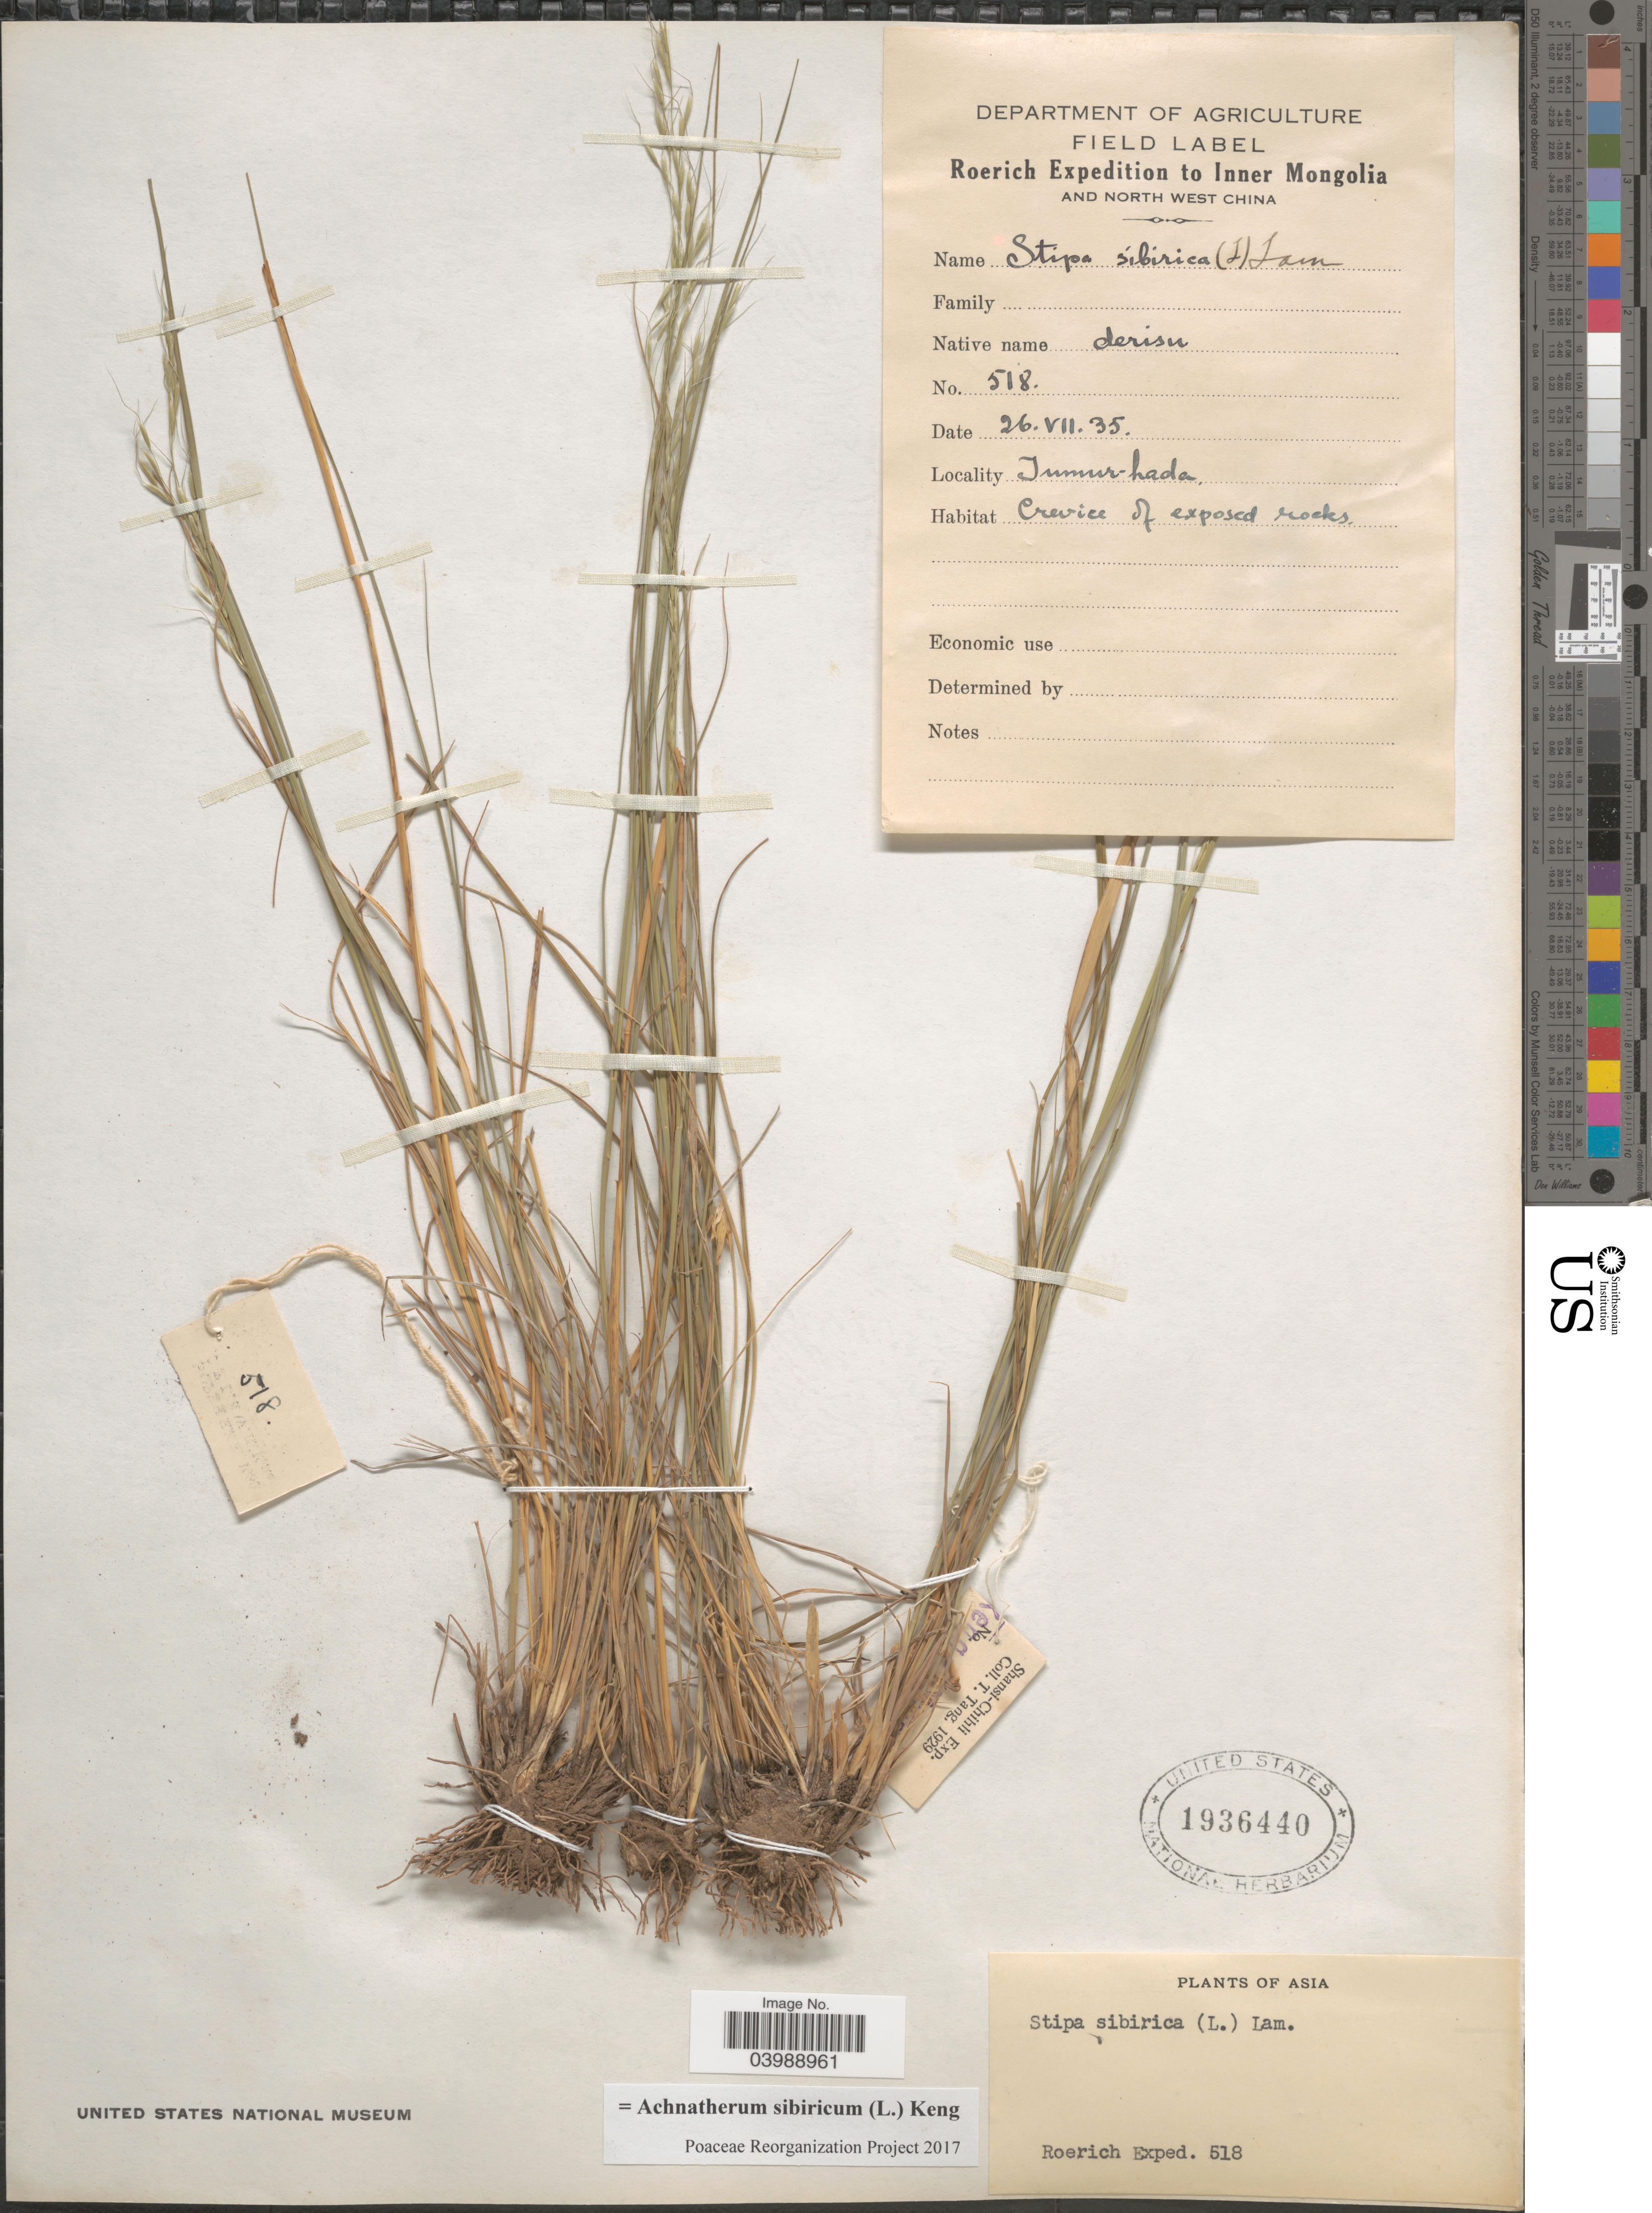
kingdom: Plantae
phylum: Tracheophyta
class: Liliopsida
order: Poales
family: Poaceae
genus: Achnatherum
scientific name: Achnatherum sibiricum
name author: (L.) Keng ex Tzvelev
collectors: Roerich Expedition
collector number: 518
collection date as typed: Transcribed d/m/y: 26/7/35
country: China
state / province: Nei Monggol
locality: Inner Mongolia and North West China. Tumur-hada.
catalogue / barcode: US 1936440